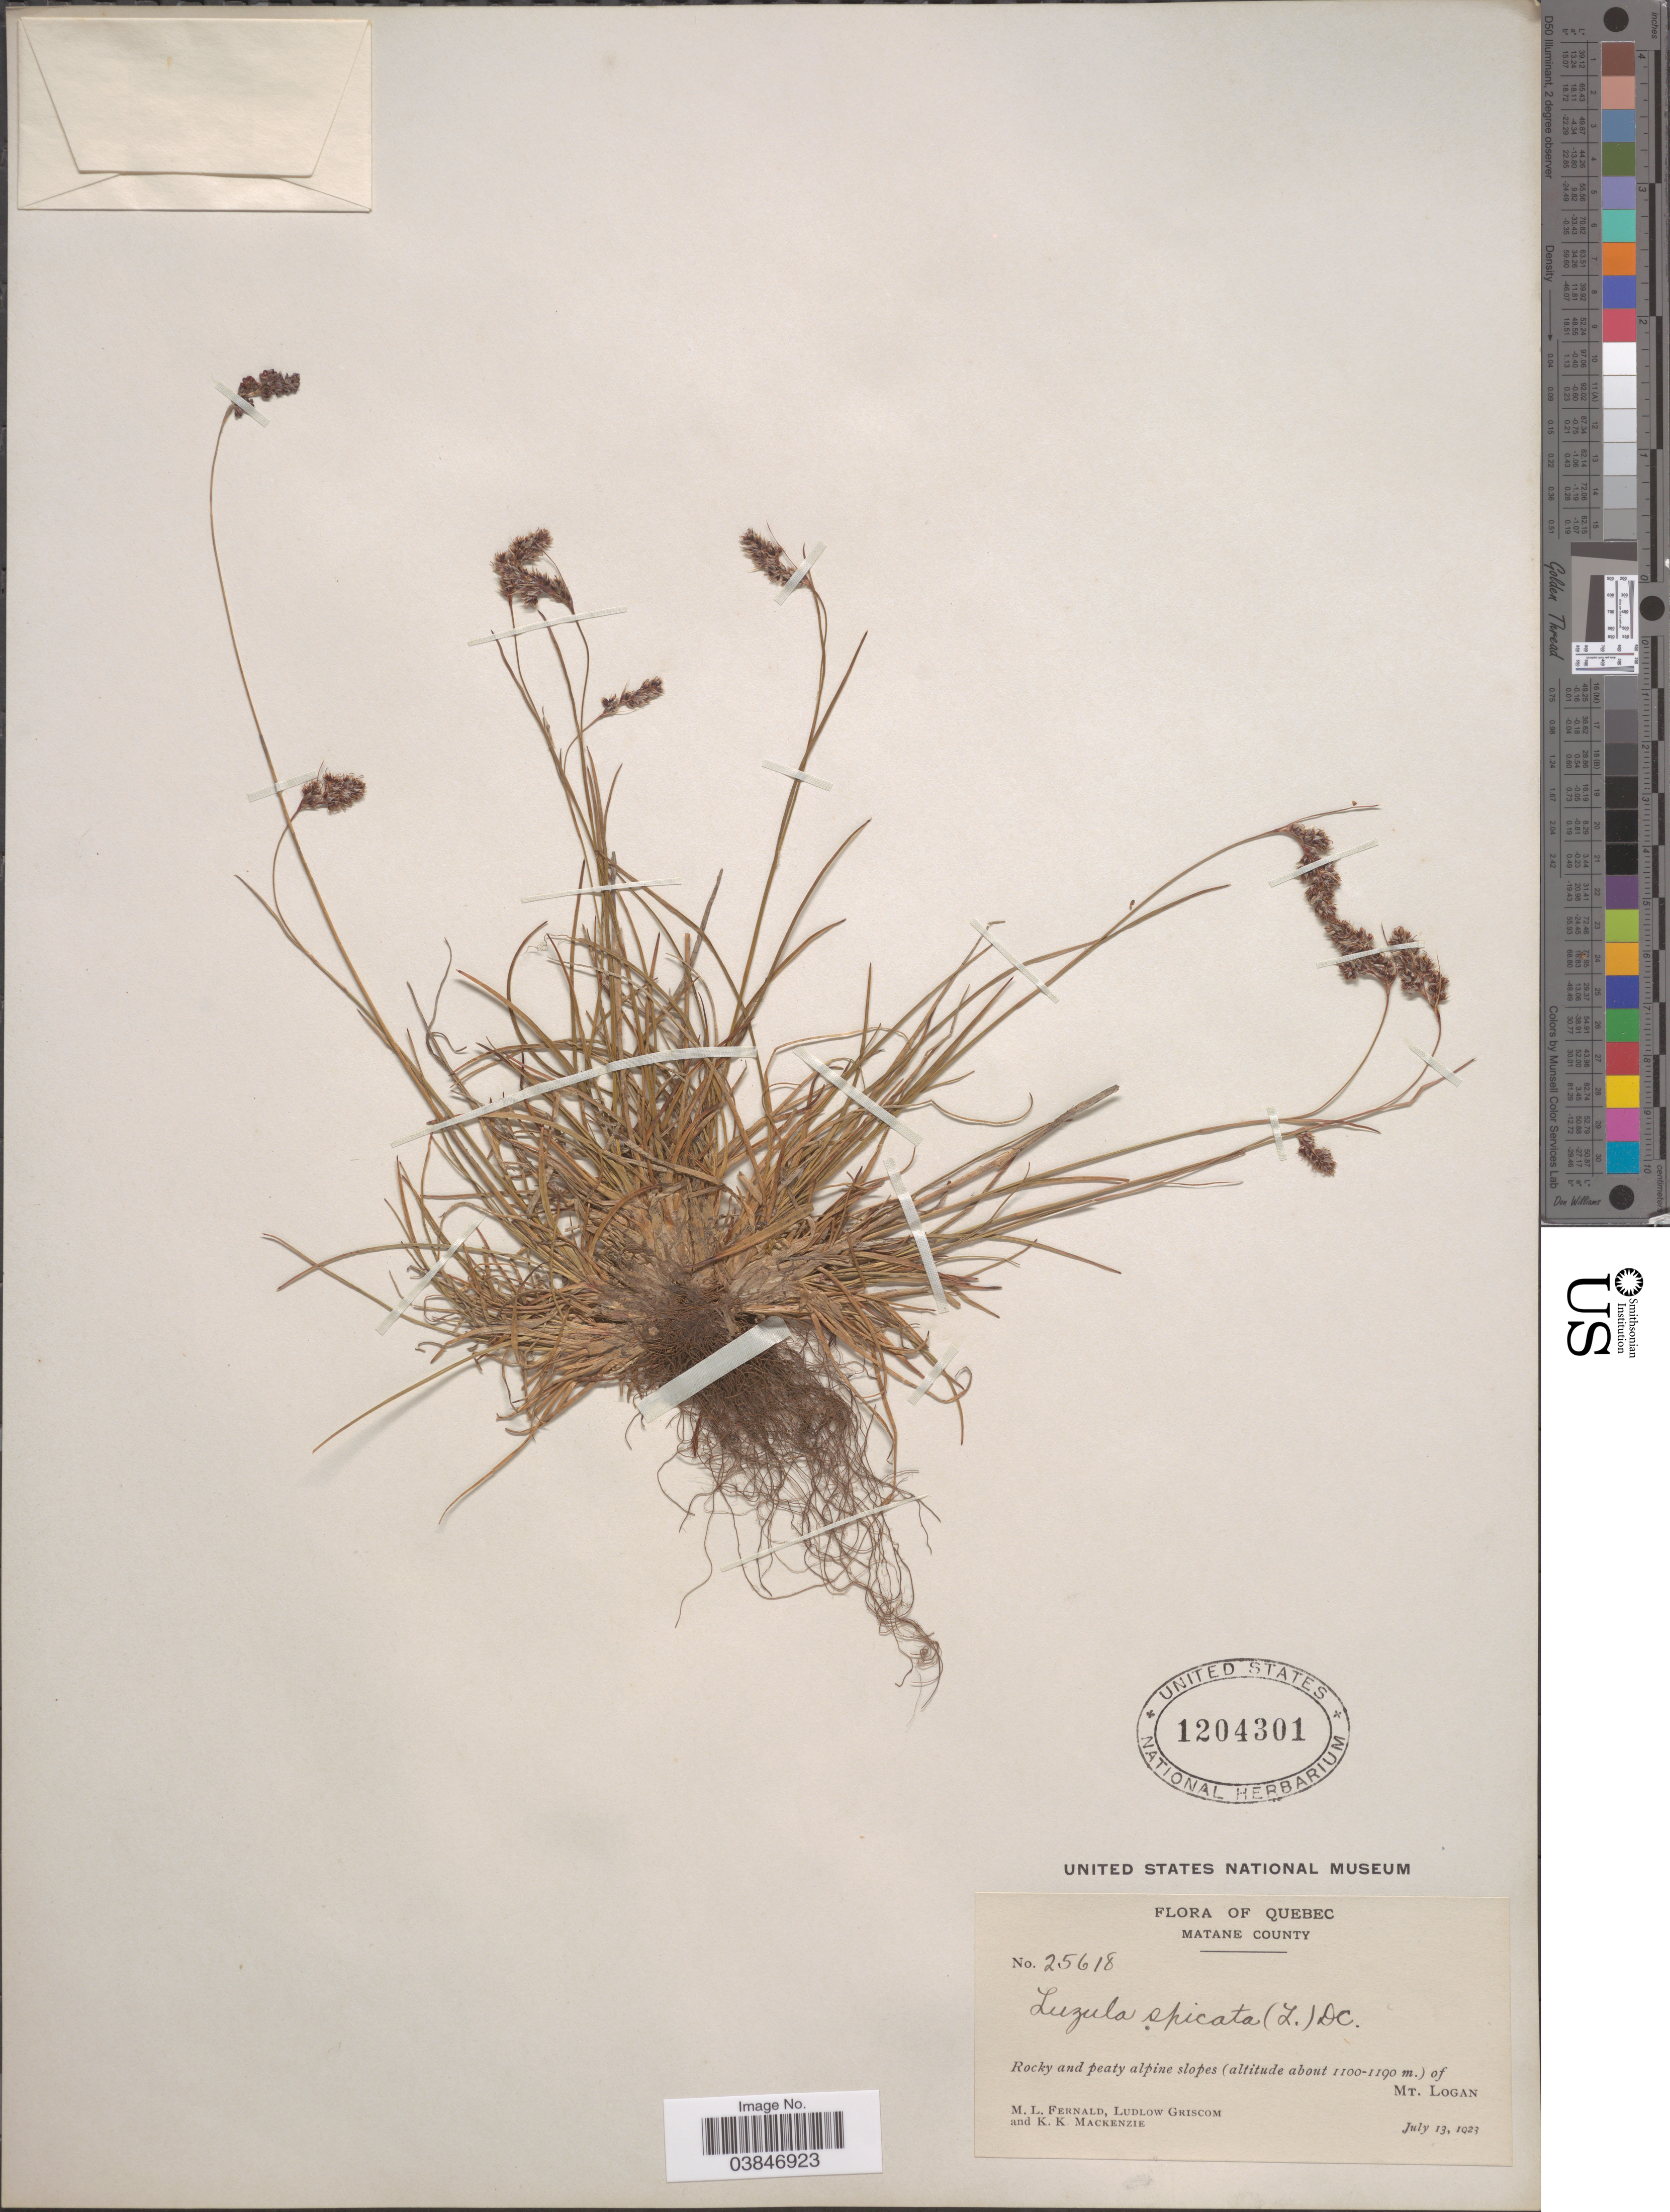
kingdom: Plantae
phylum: Tracheophyta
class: Liliopsida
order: Poales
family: Juncaceae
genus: Luzula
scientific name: Luzula spicata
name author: (L.) DC.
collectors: M. L. Fernald, L. Griscom & K. K. Mackenzie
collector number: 25618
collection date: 1923-07-13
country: Canada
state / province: Quebec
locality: Matane County. Mt. Logan.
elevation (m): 1100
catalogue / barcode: US 1204301